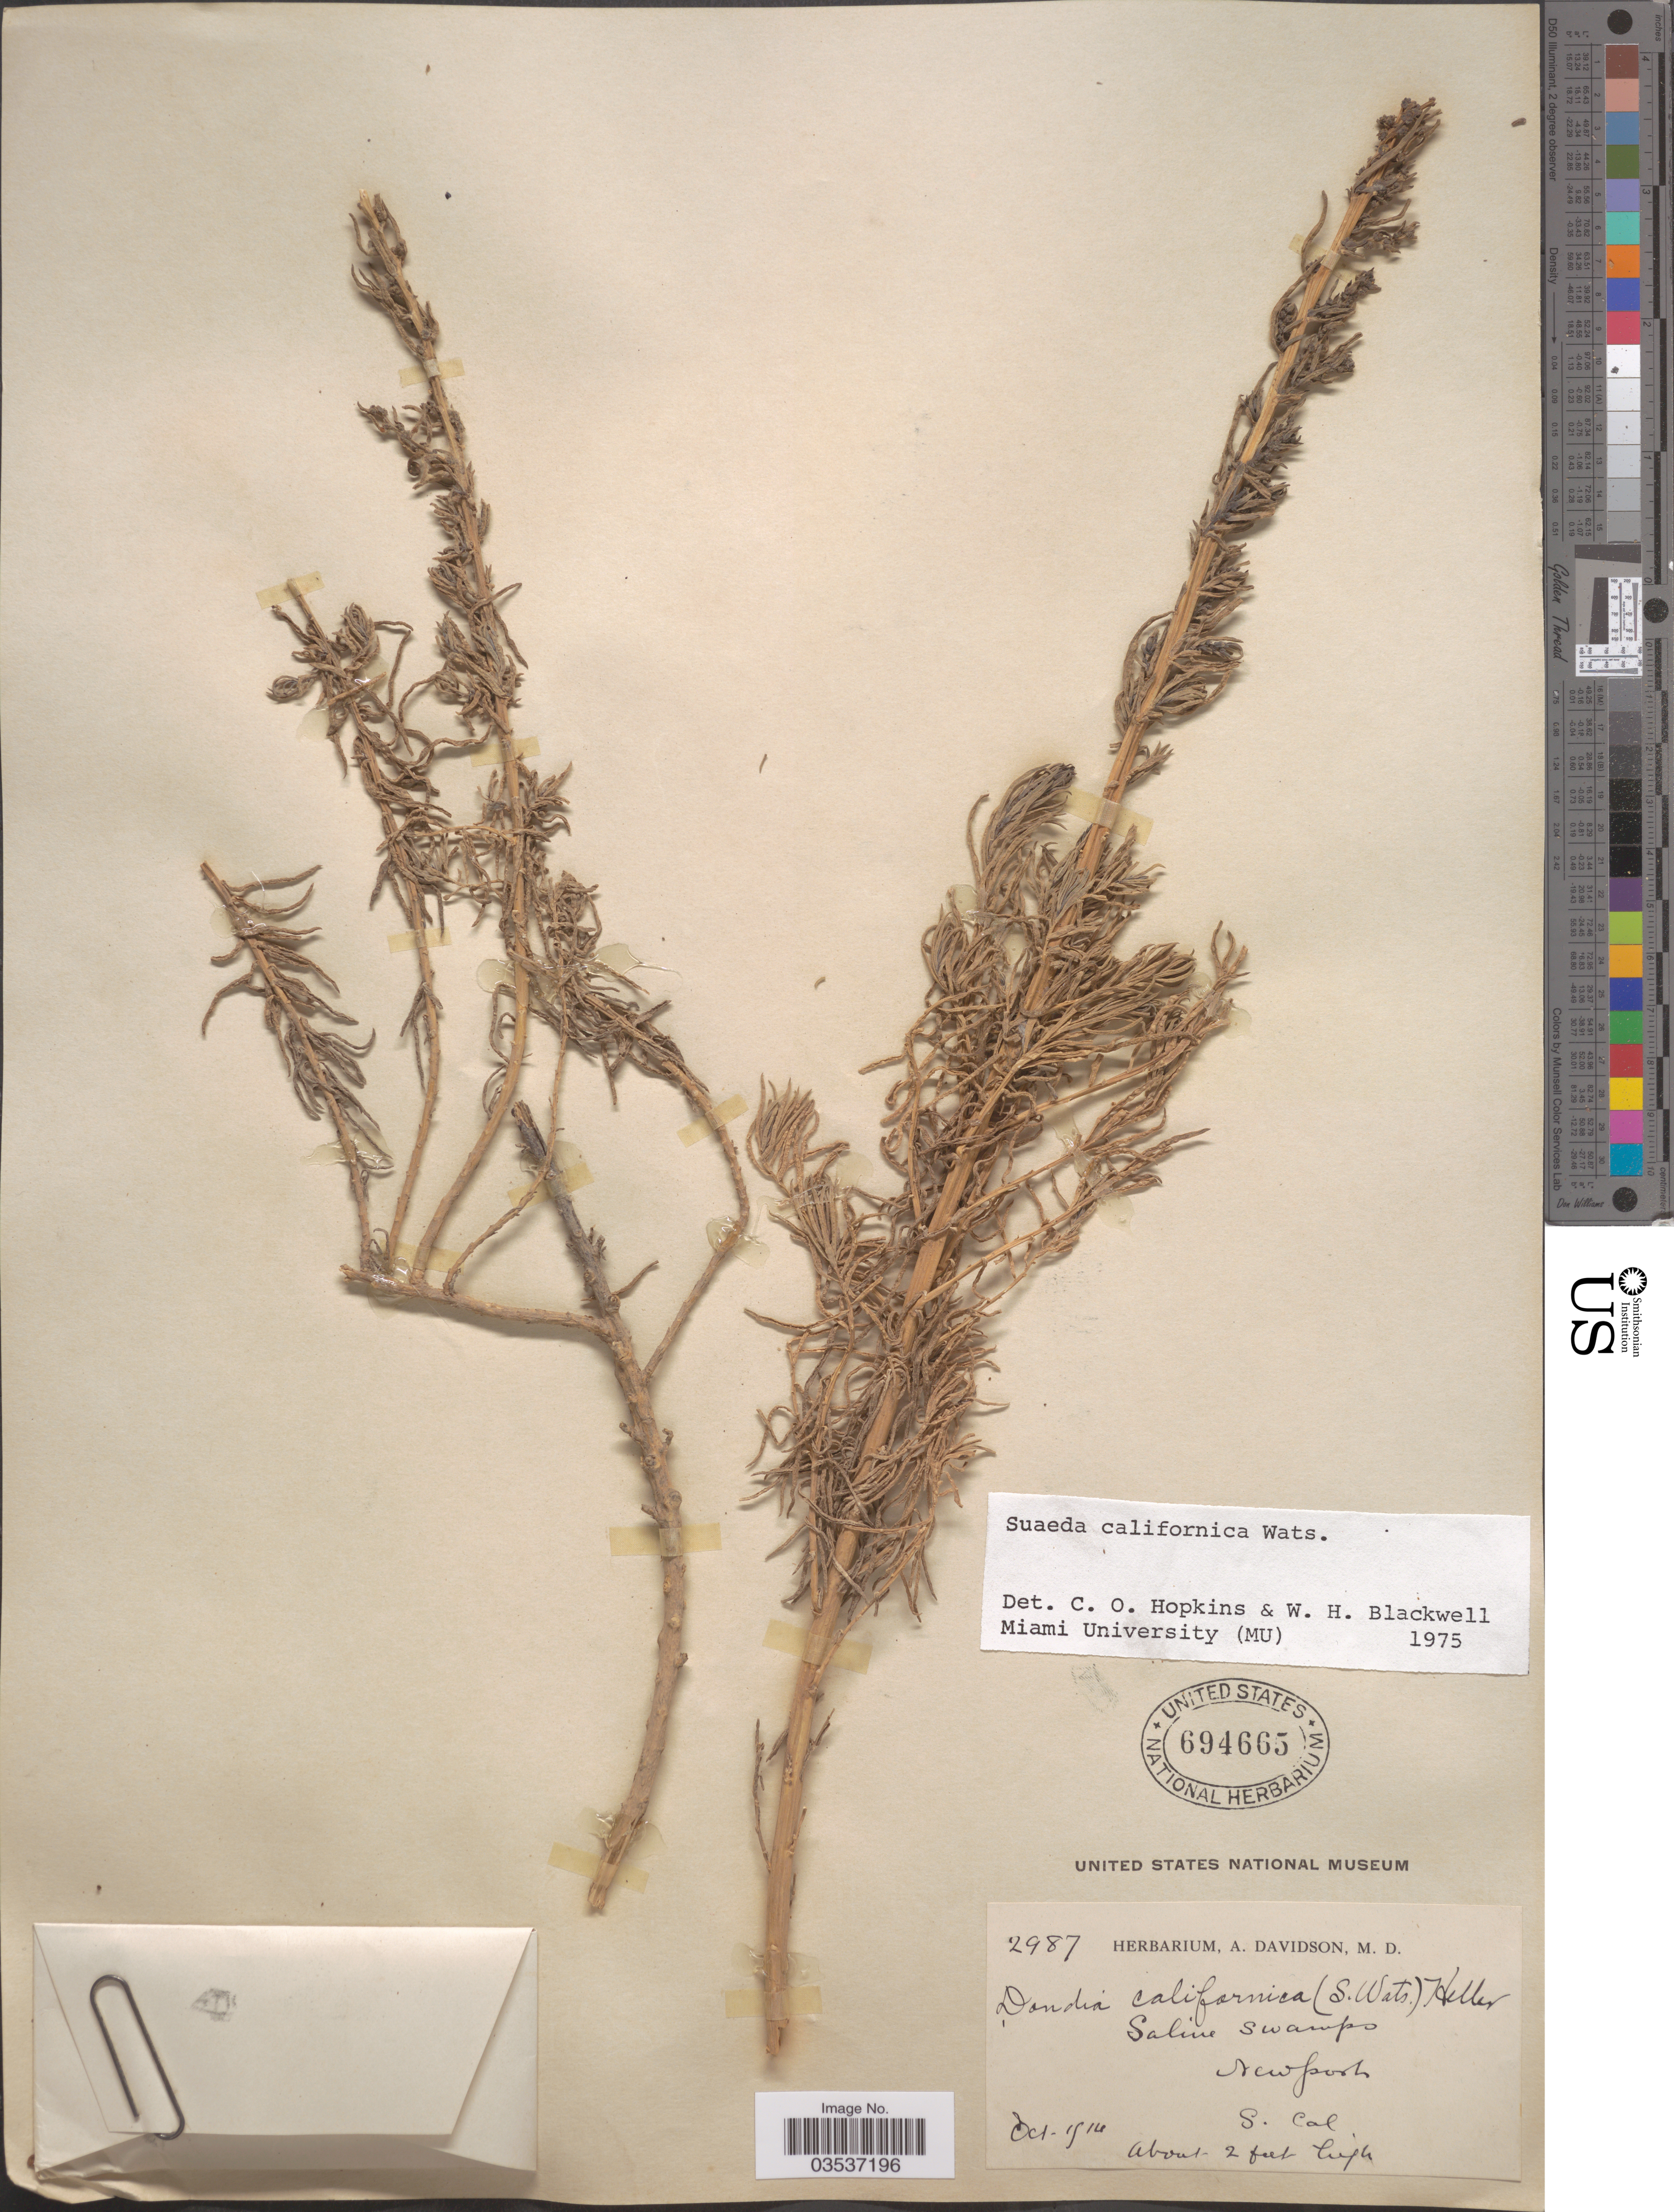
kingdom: Plantae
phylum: Tracheophyta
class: Magnoliopsida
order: Caryophyllales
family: Amaranthaceae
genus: Suaeda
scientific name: Suaeda californica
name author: S. Watson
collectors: ex herb. A. Davidson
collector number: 2987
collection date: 1914-10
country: United States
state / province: California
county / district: Orange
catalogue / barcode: US 694665